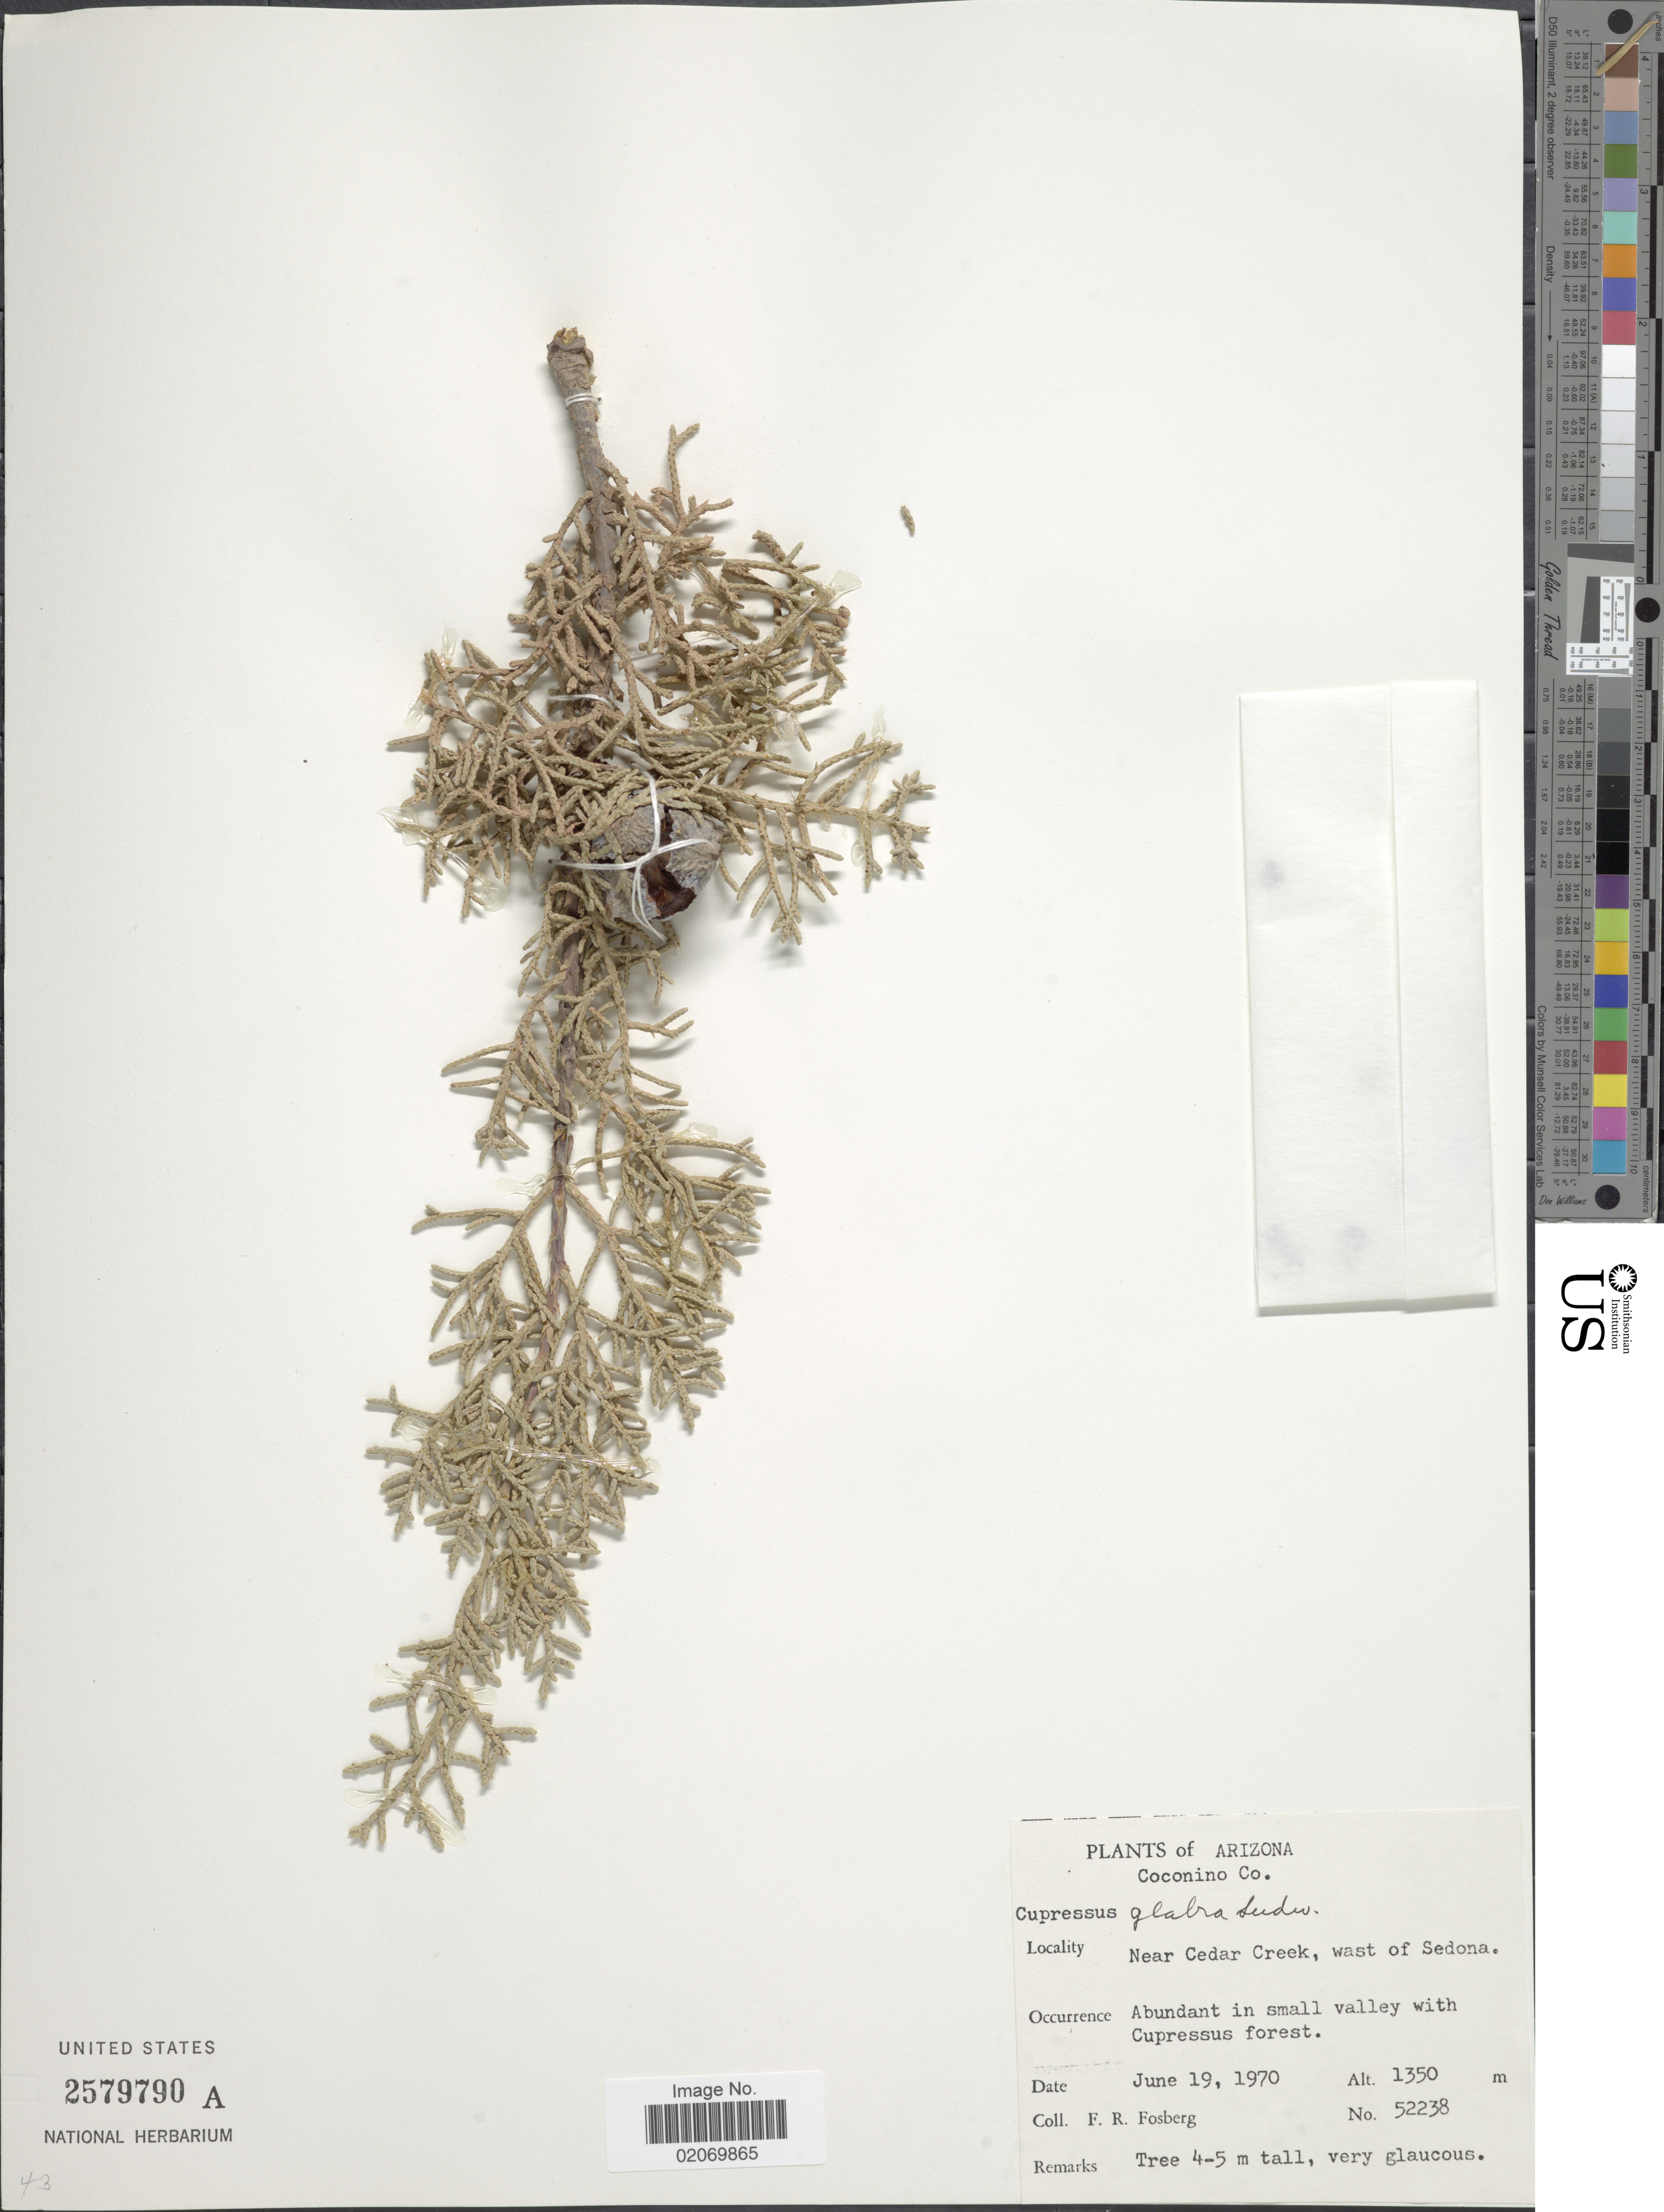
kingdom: Plantae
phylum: Tracheophyta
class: Pinopsida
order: Pinales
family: Cupressaceae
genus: Hesperocyparis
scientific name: Hesperocyparis glabra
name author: (Sudw.) Bartel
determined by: (US) Smithsonian Institution - National Museum of Natural History - Department of Botany (UNITED STATES)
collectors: F. R. Fosberg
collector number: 52238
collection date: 1970-06-19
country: United States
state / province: Arizona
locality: Coconino Co, Near Cedar Creek, wast of Sedona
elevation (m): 1350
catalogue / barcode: US 2579790A